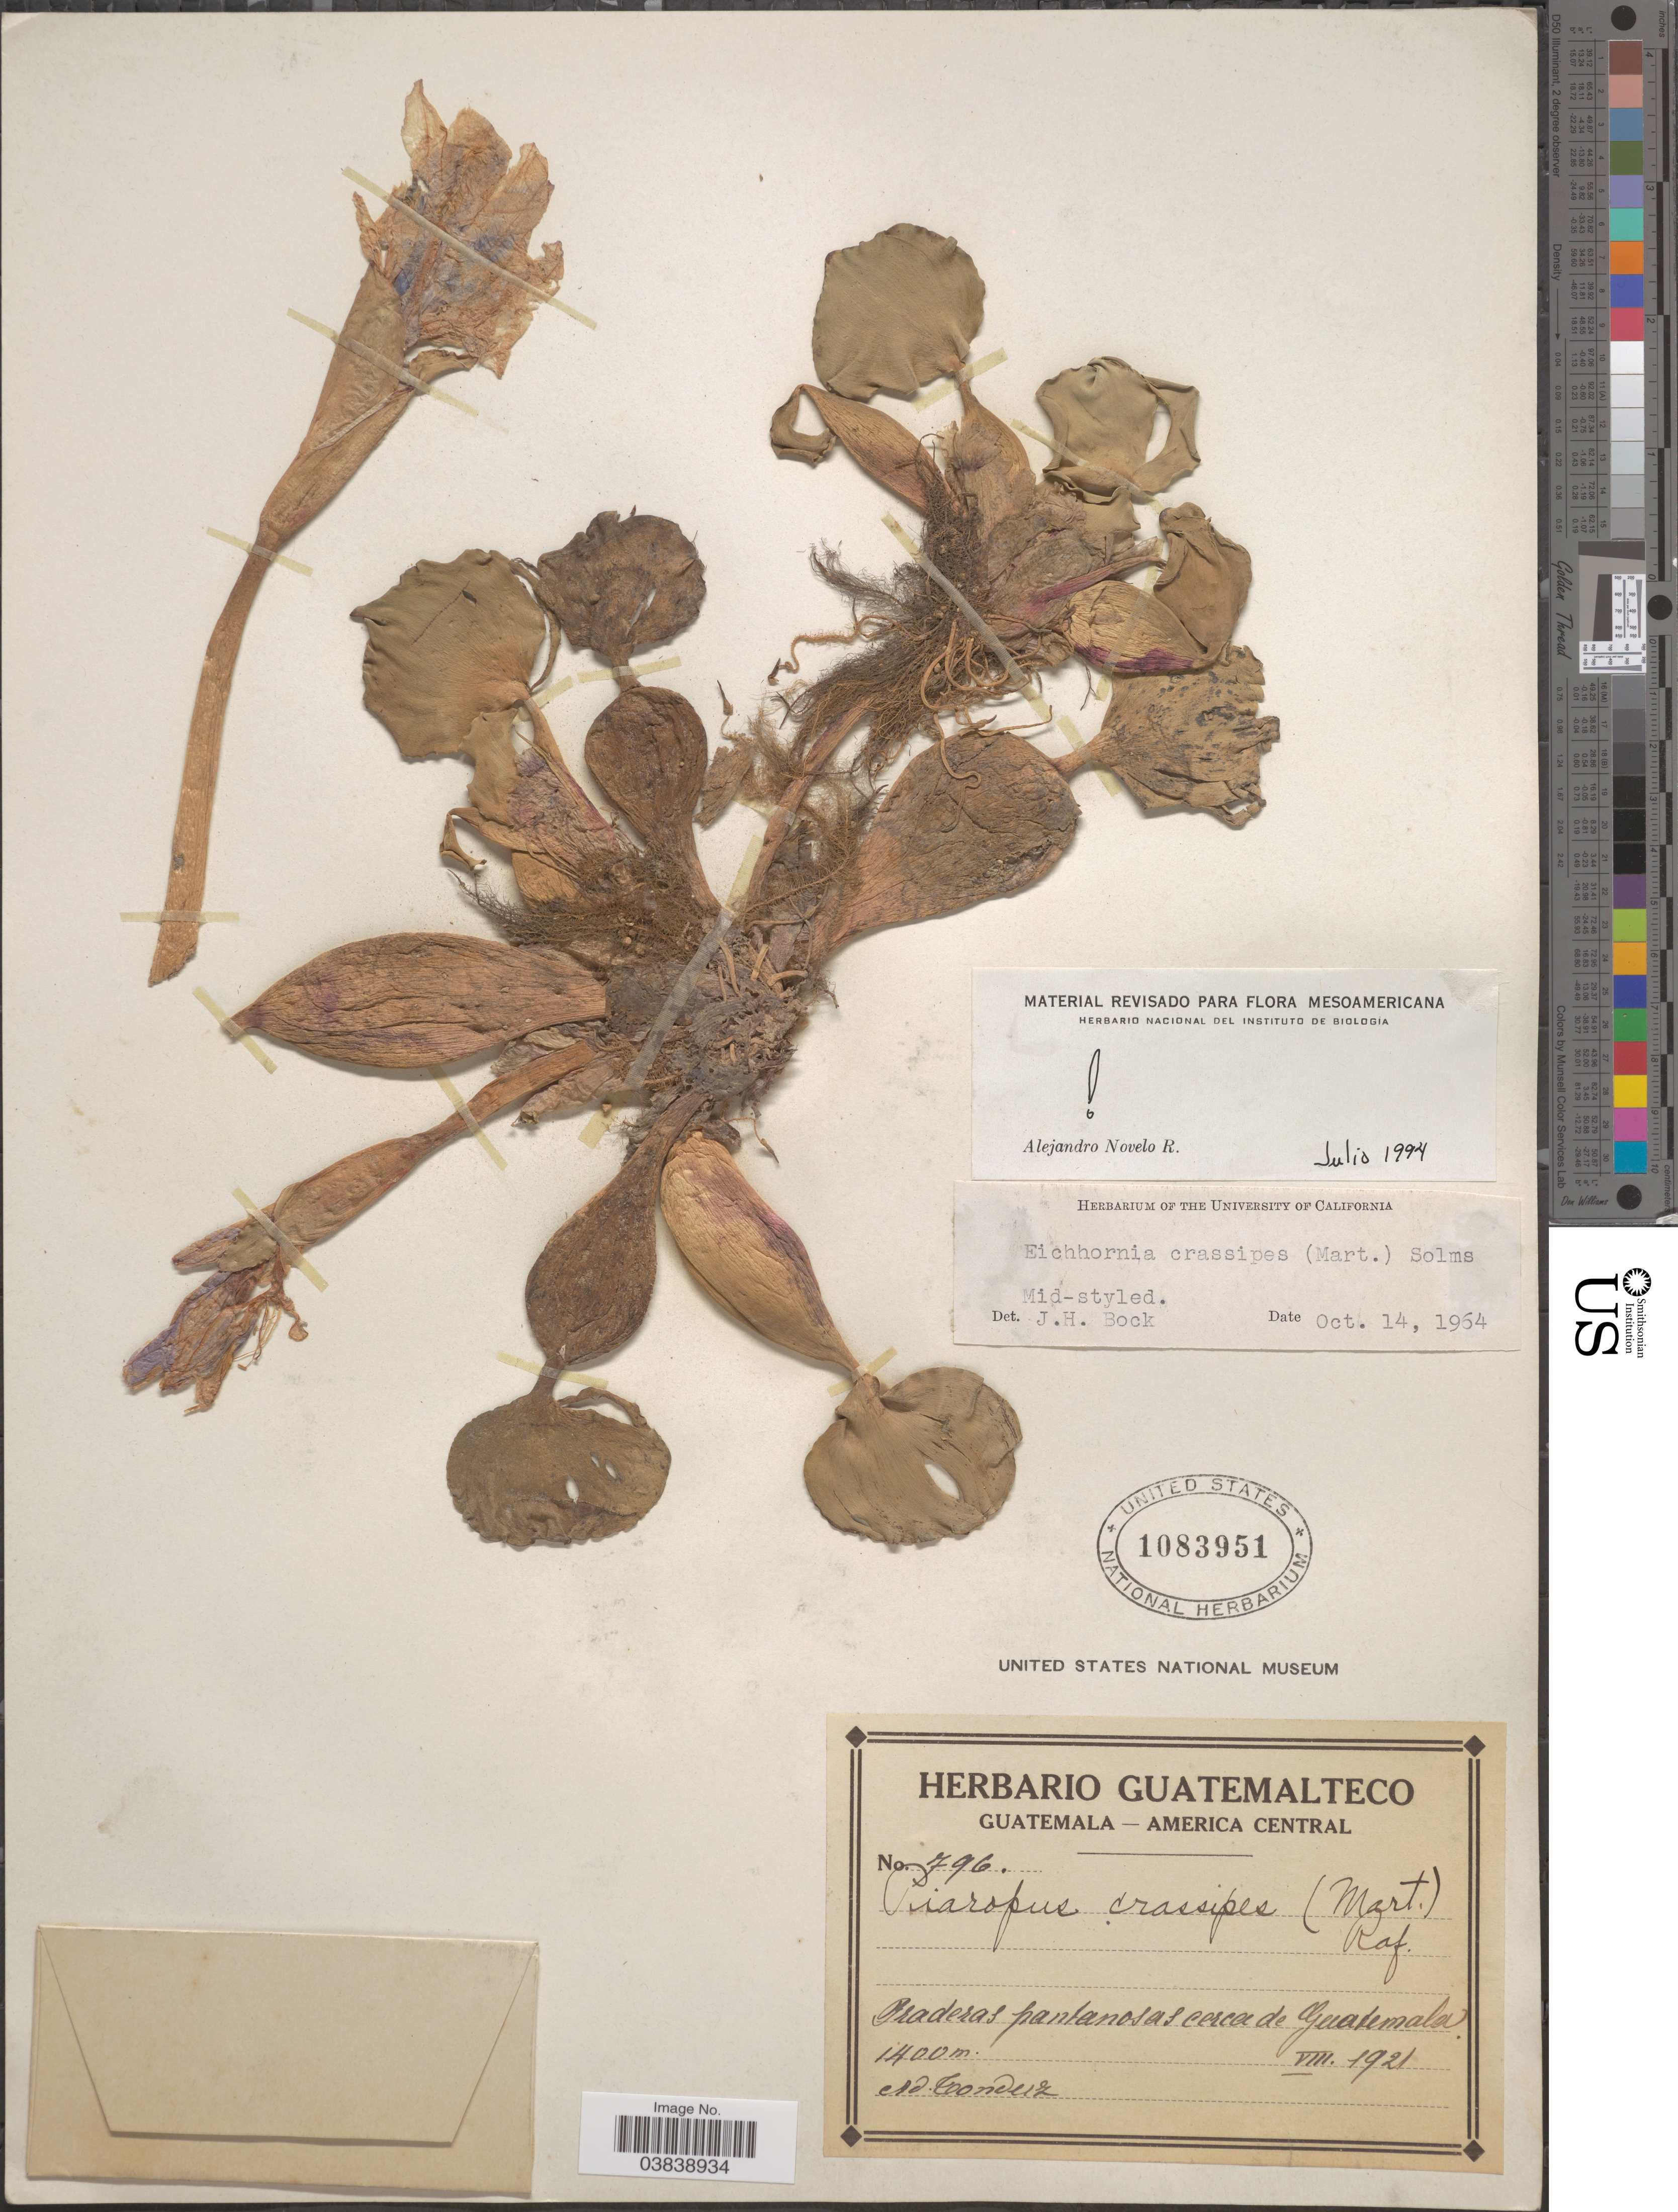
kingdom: Plantae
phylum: Tracheophyta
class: Liliopsida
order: Commelinales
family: Pontederiaceae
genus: Eichhornia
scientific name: Eichhornia crassipes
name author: (Mart.) Solms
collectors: A. Tonduz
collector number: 796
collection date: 1921-08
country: Guatemala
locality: Praderas pantanosas cerca de Guatemala.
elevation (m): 1400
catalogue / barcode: US 1083951